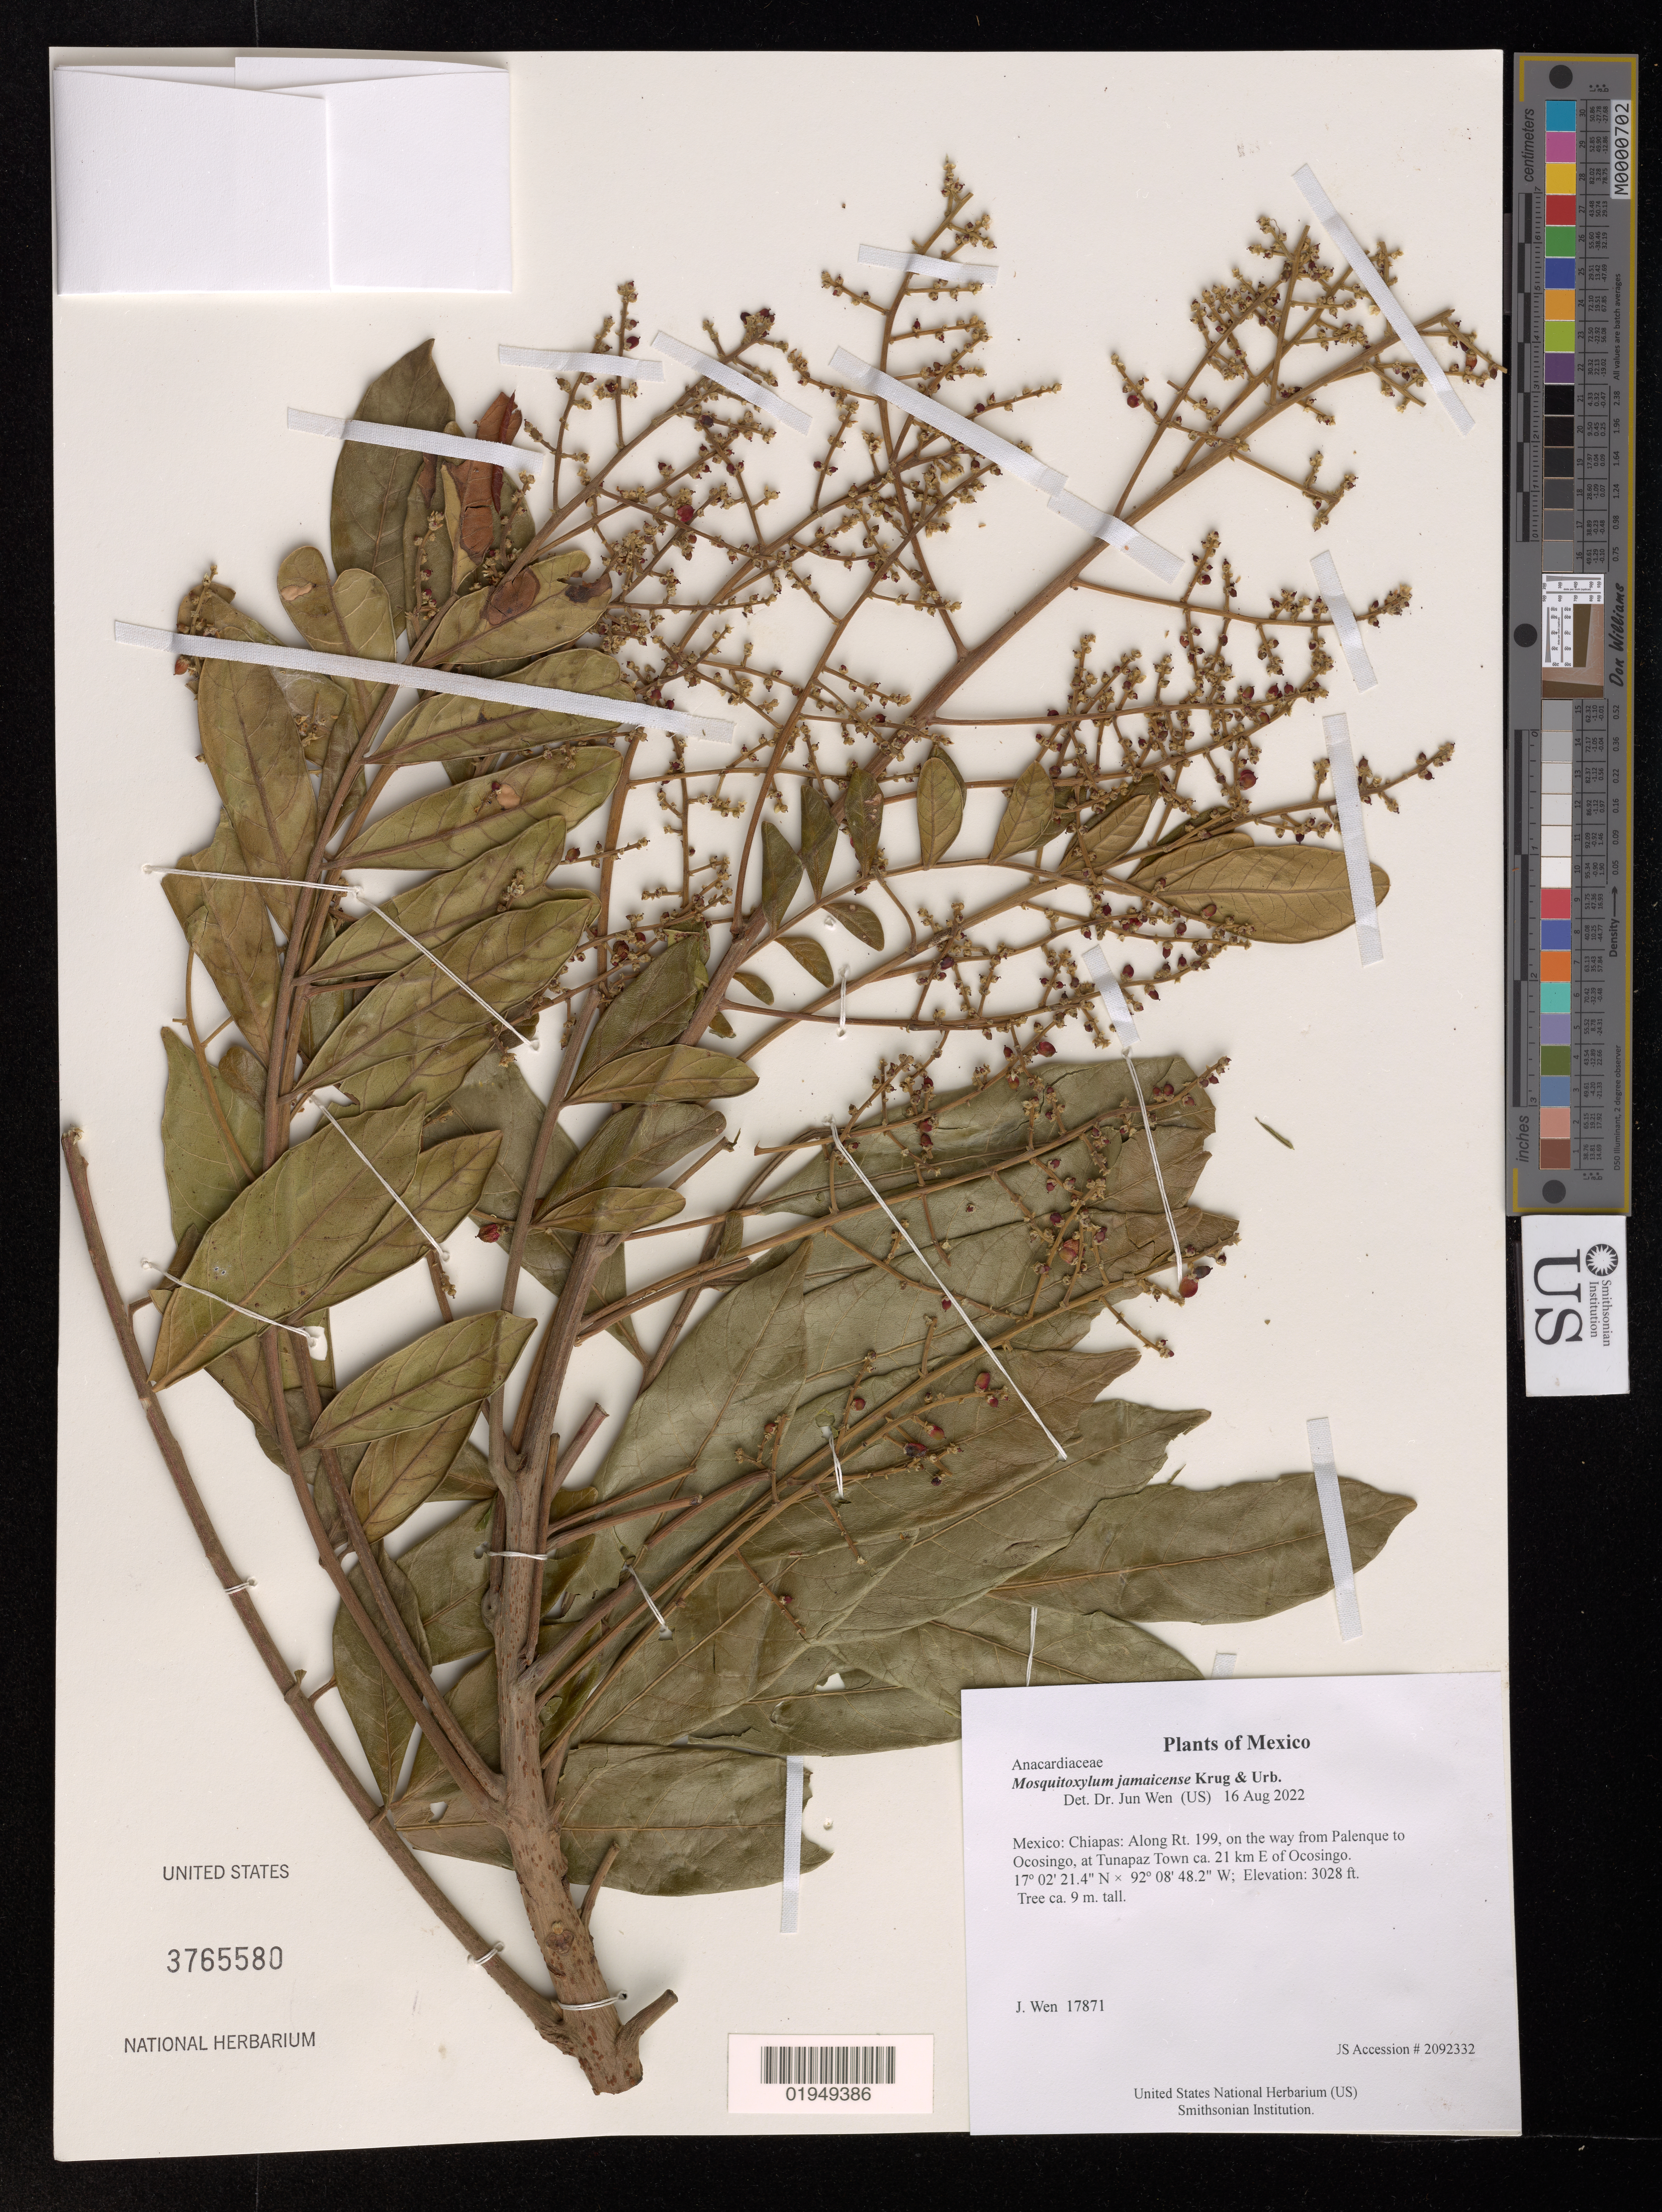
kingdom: Plantae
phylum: Tracheophyta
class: Magnoliopsida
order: Sapindales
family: Anacardiaceae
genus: Mosquitoxylum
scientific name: Mosquitoxylum jamaicense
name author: Krug & Urb.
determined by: Mitchell, J. D.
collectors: J. Wen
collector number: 17871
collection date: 2022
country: Mexico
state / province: Chiapas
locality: Along Rt. 199, on the way from Palenque to Ocosingo, at Tunapaz Town ca. 21 km E of Ocosingo.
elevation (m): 923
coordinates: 17 02.357 N, 92 08.804 W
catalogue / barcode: US 3765580